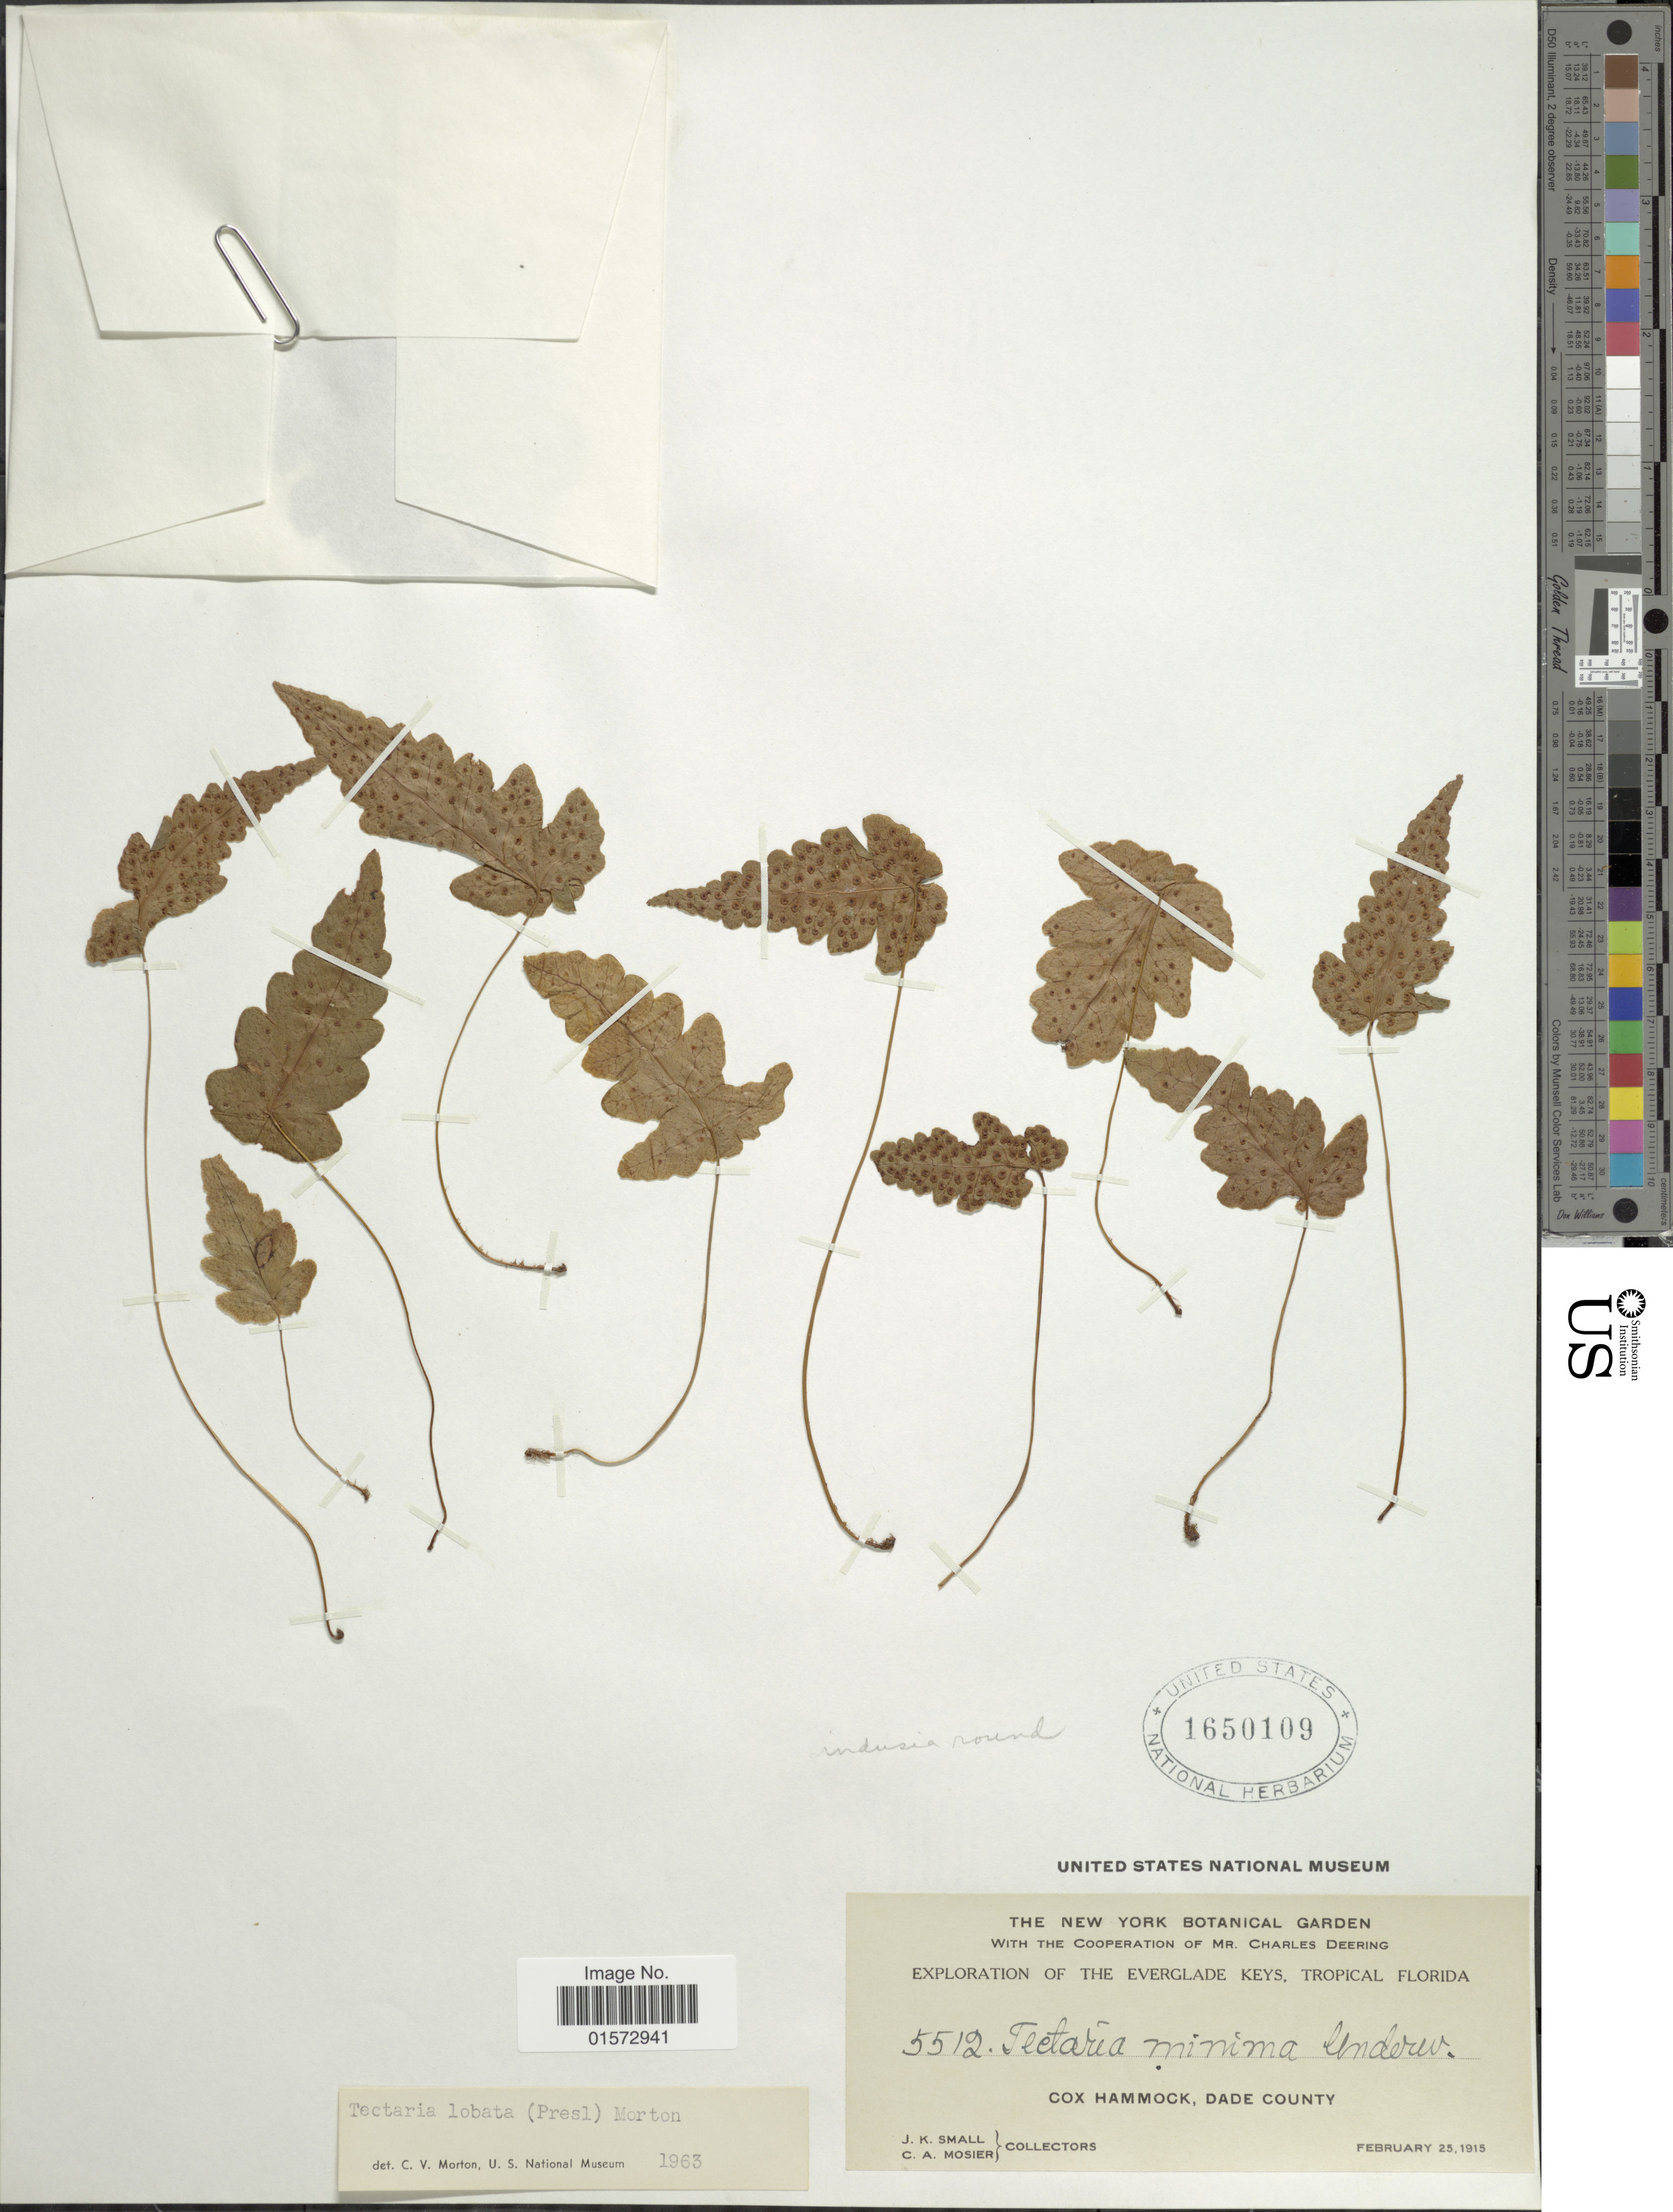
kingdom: Plantae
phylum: Tracheophyta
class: Polypodiopsida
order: Polypodiales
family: Tectariaceae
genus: Tectaria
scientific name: Tectaria fimbriata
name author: (Willd.) Lourteig & Proctor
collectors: J. K. Small & C. A. Mosier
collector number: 5512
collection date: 1915-02-25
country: United States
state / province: Florida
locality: Cox Hammock, Dade County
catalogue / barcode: US 1650109